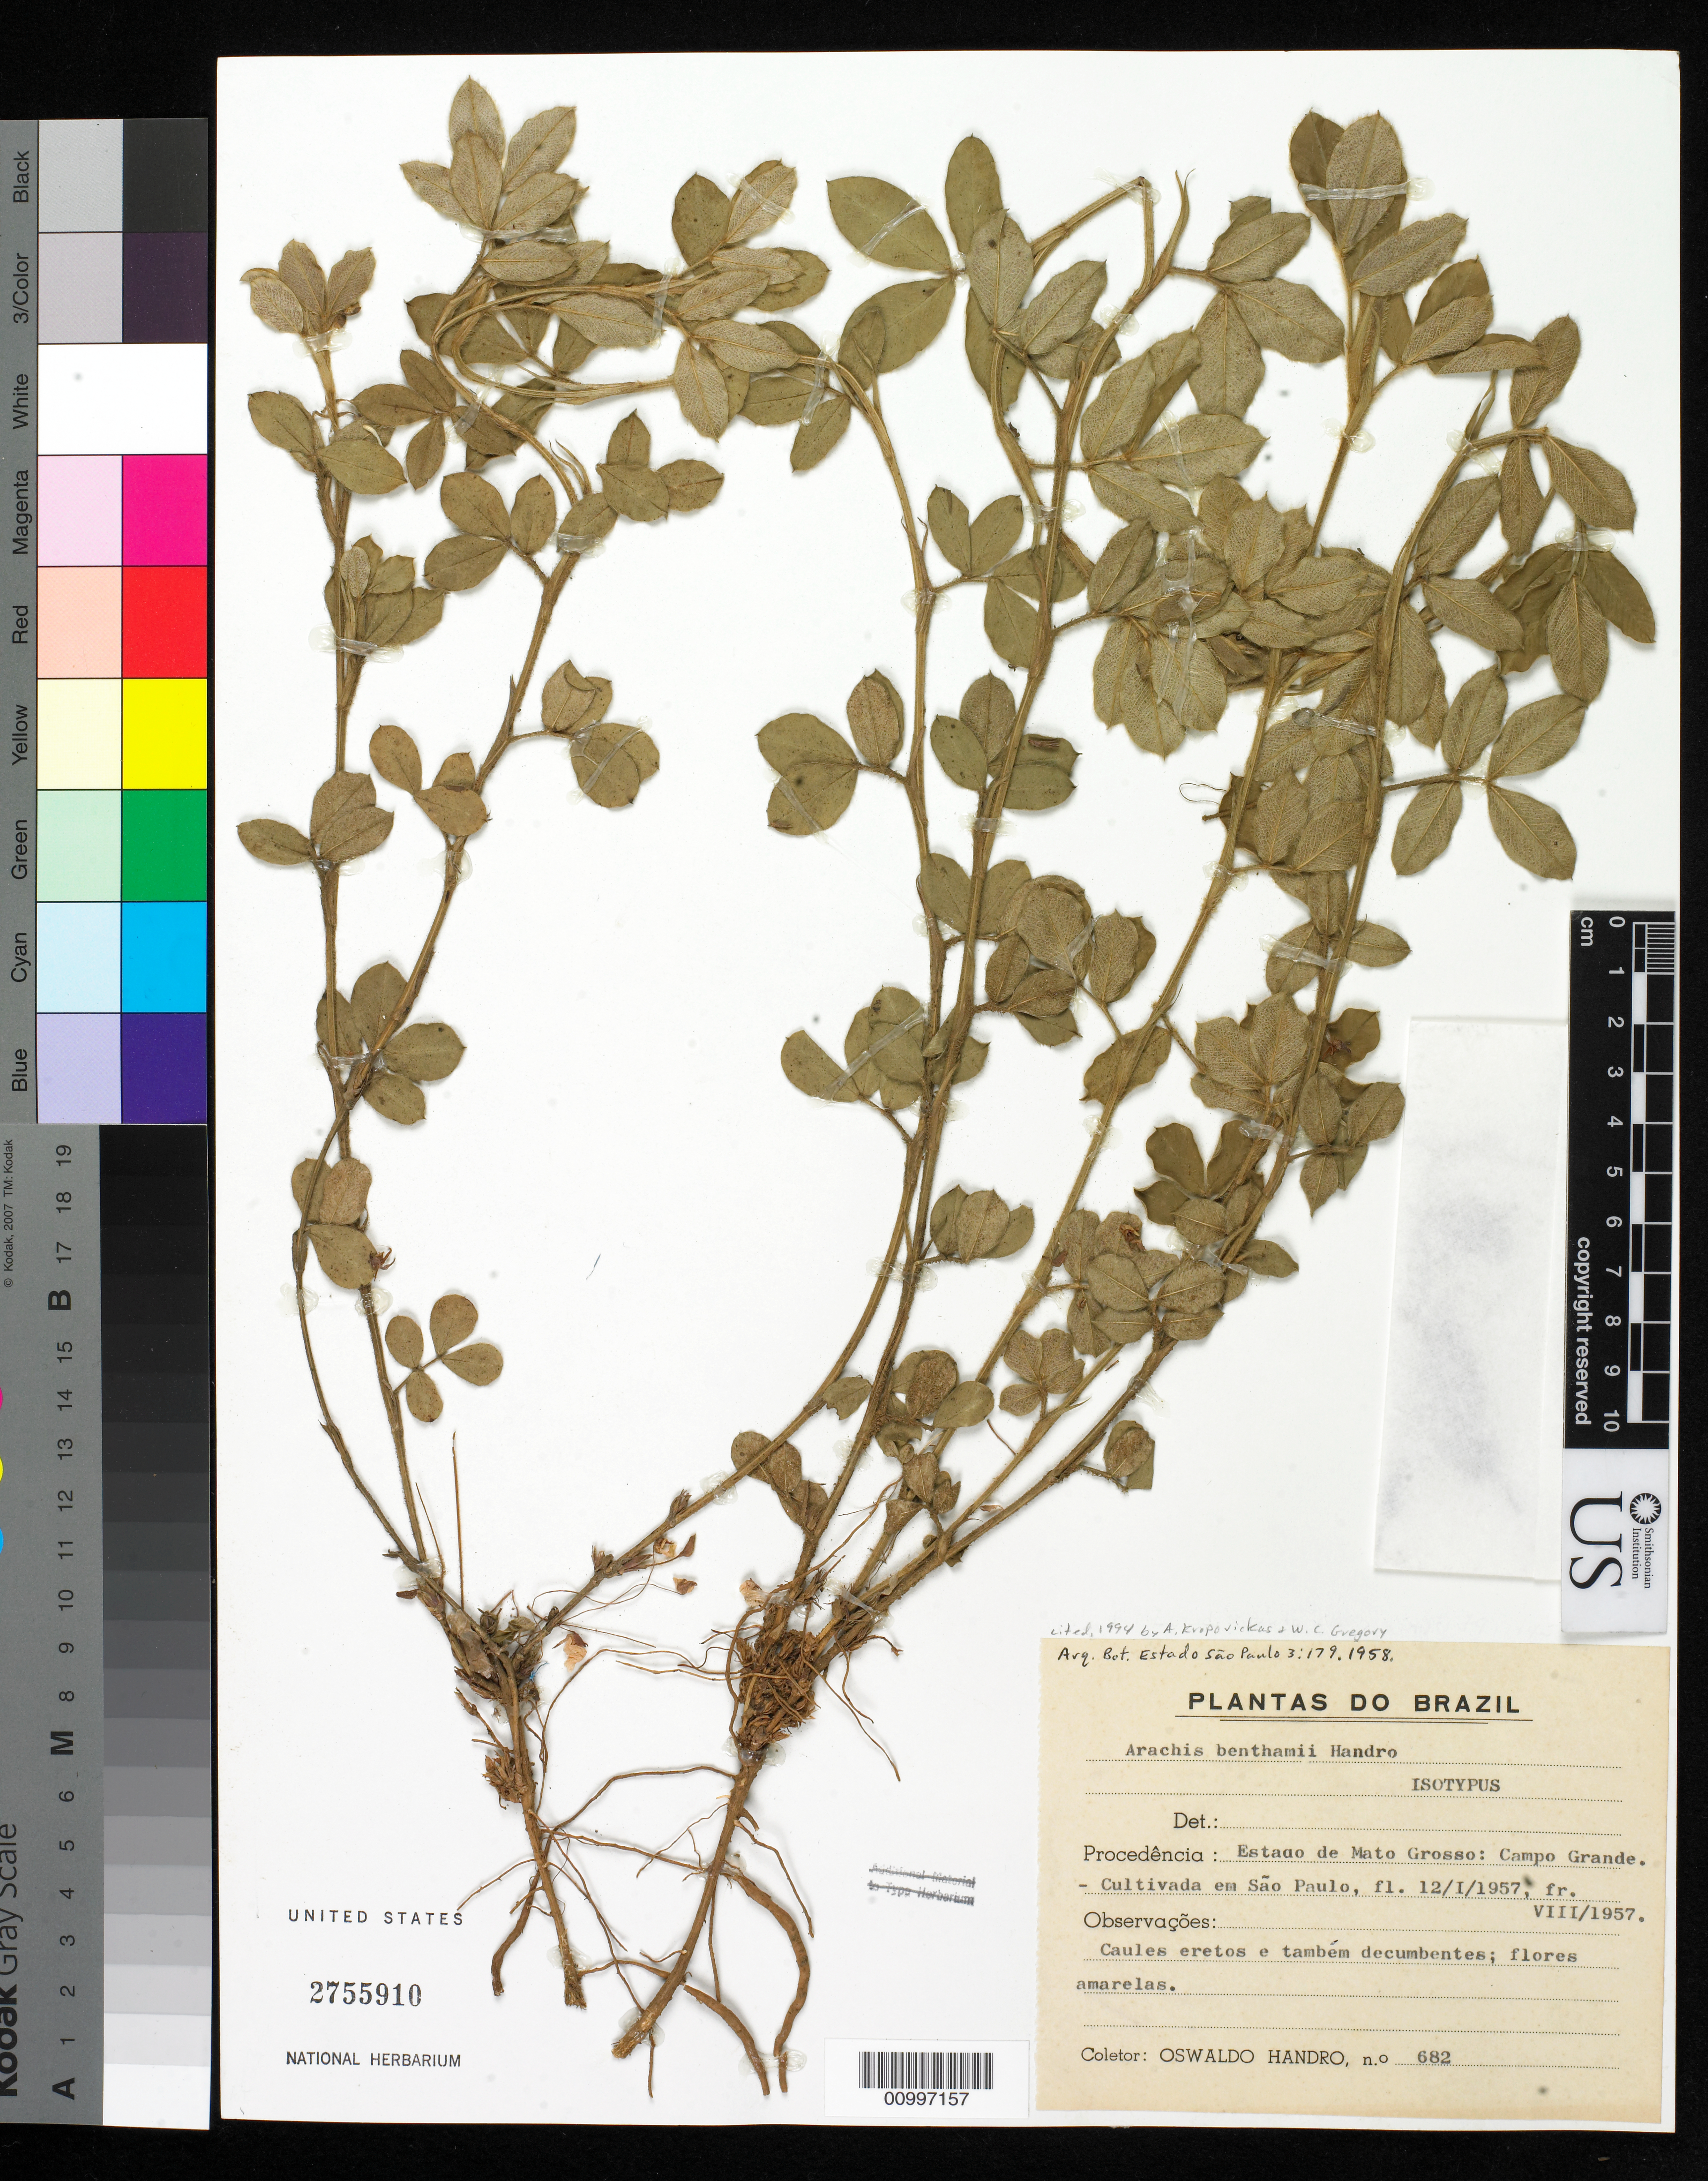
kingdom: Plantae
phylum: Tracheophyta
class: Magnoliopsida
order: Fabales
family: Fabaceae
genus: Arachis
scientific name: Arachis benthamii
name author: Handro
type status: Isotype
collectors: O. Handro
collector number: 682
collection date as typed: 12 Jan 1957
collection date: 1957-01-12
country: Brazil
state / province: Mato Grosso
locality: Campo Grande - Cultivada em Sao Paulo.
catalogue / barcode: US 2755910